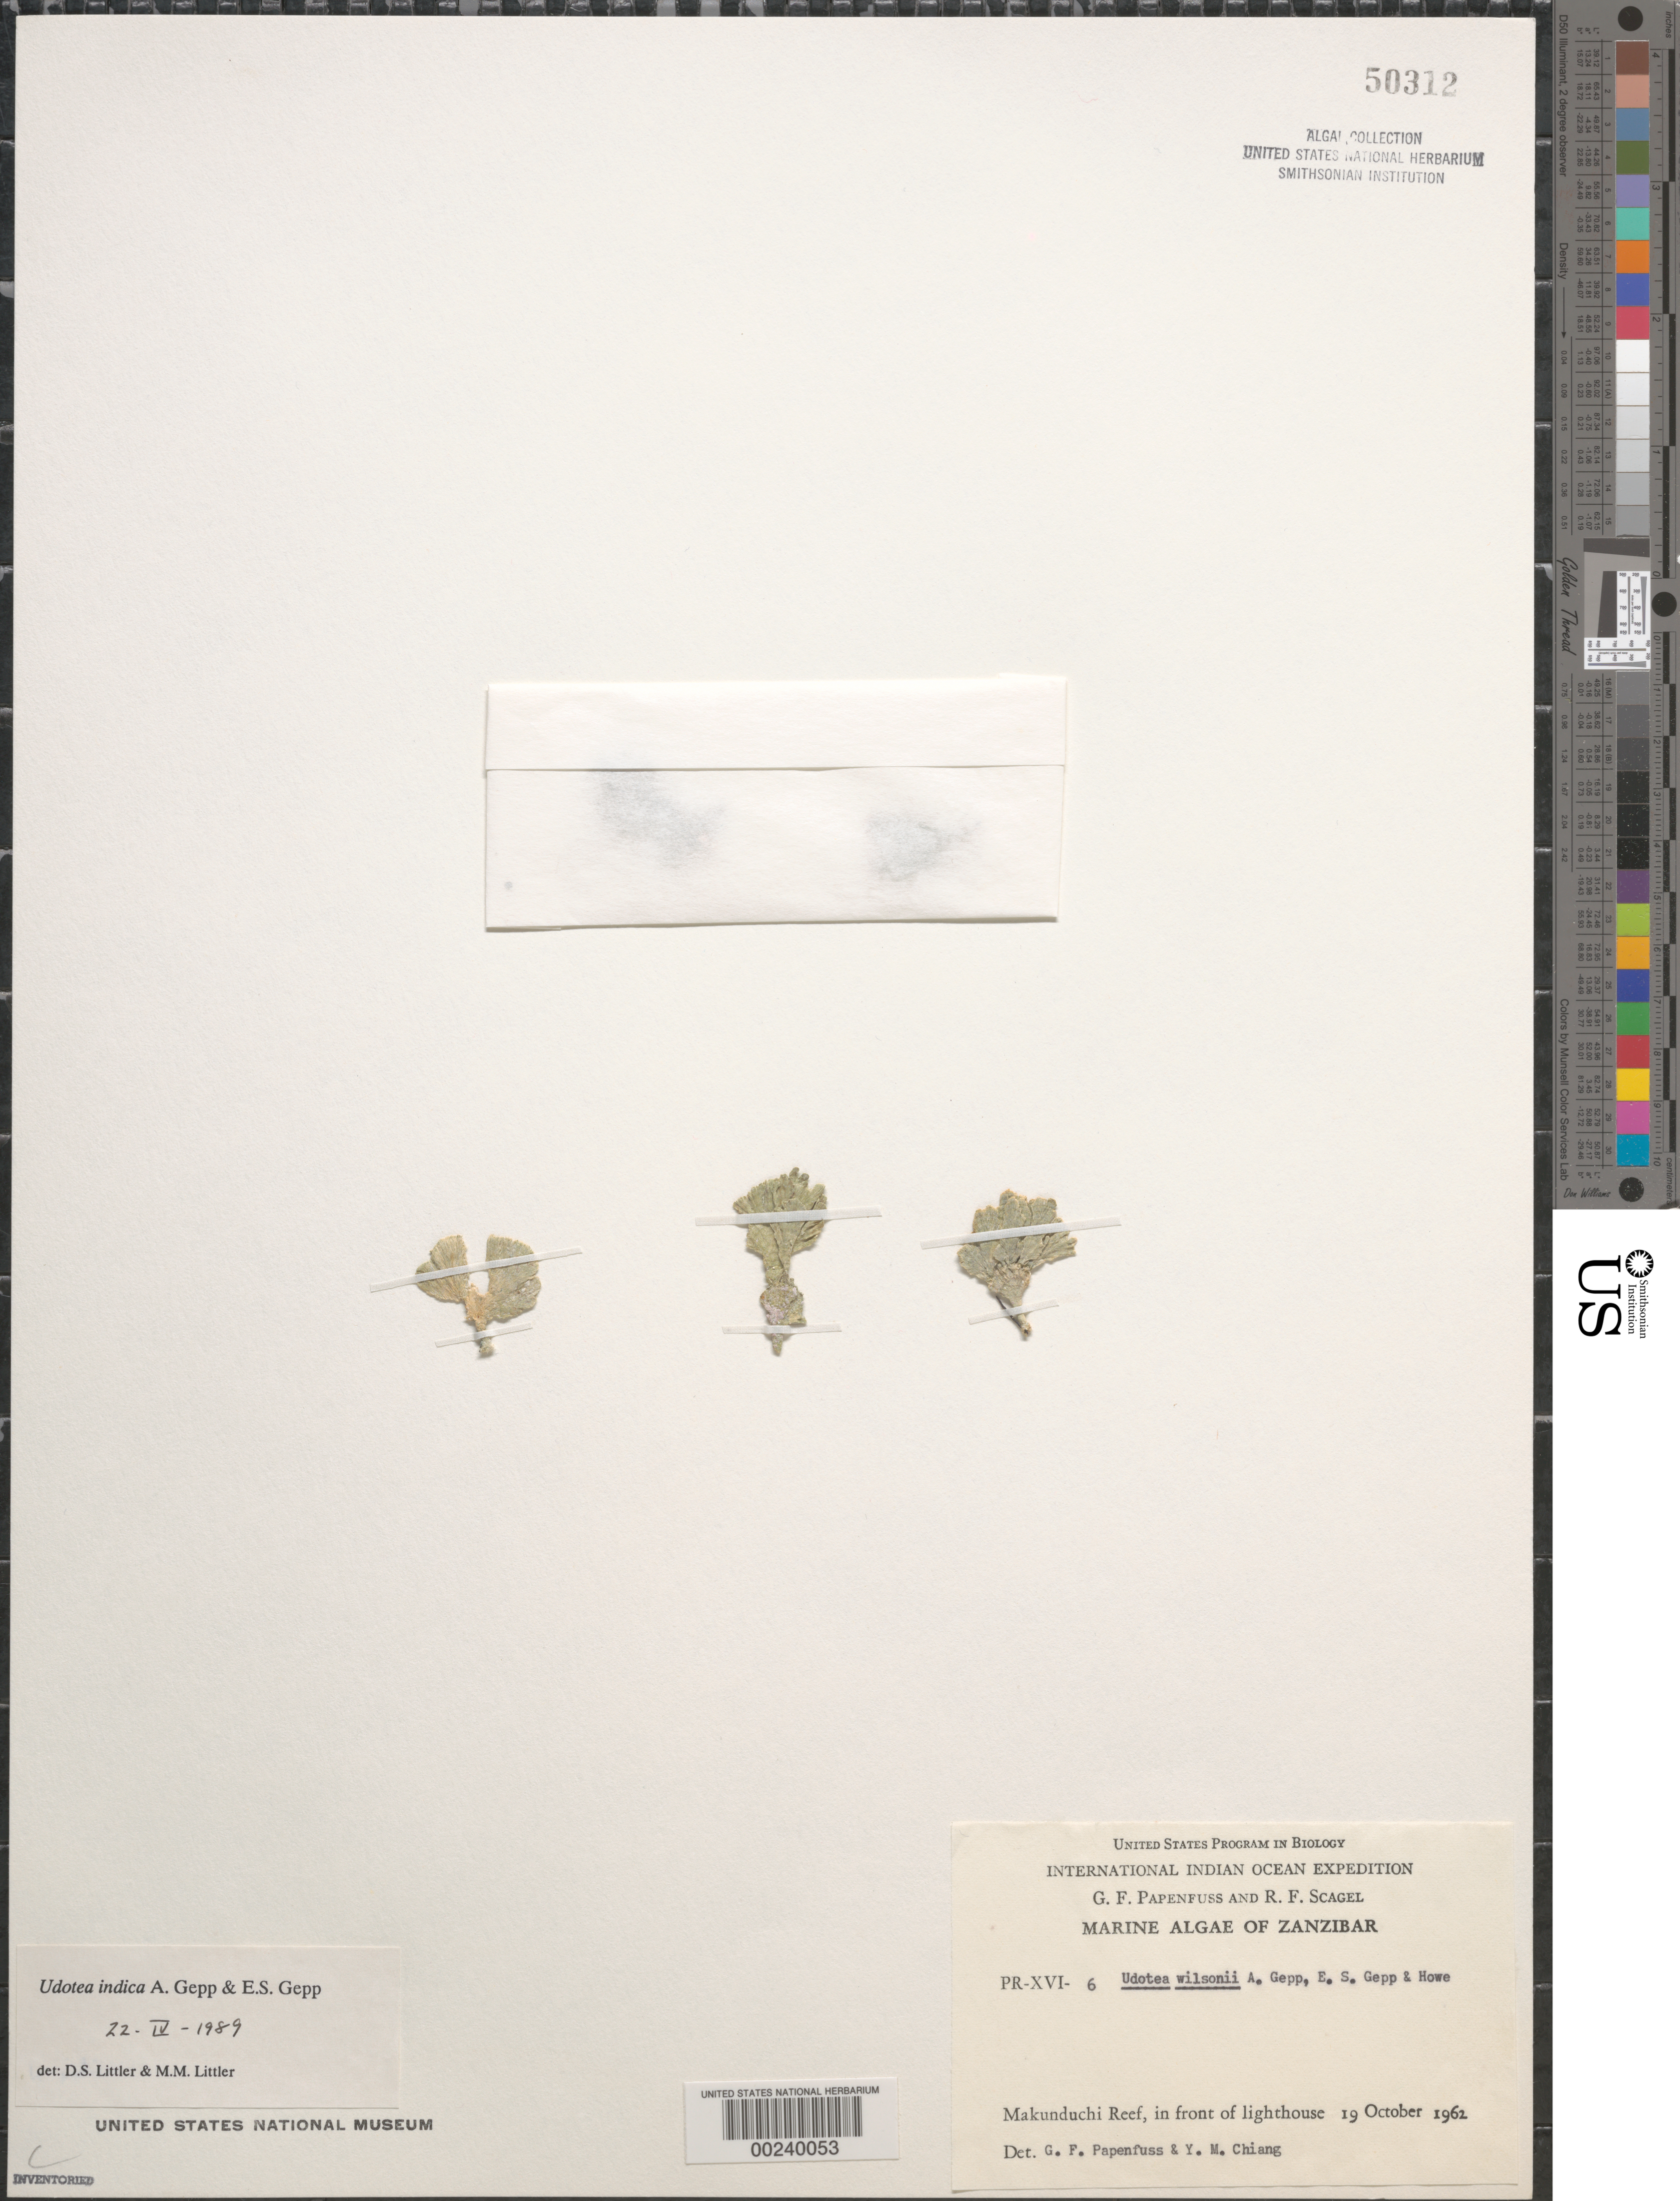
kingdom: Plantae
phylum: Chlorophyta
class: Ulvophyceae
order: Bryopsidales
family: Udoteaceae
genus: Udotea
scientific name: Udotea indica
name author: A. Gepp & E. Gepp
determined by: Littler, D. S.; Littler, M. M.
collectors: G. Papenfuss & R. F. Scagel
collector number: PR-XVI-6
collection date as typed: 19 Oct 1962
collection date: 1962-10-19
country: Tanzania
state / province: Zanzibar Central/South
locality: Makunduchi reef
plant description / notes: International Indian Ocean Expedition, 1962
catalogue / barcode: US 50312